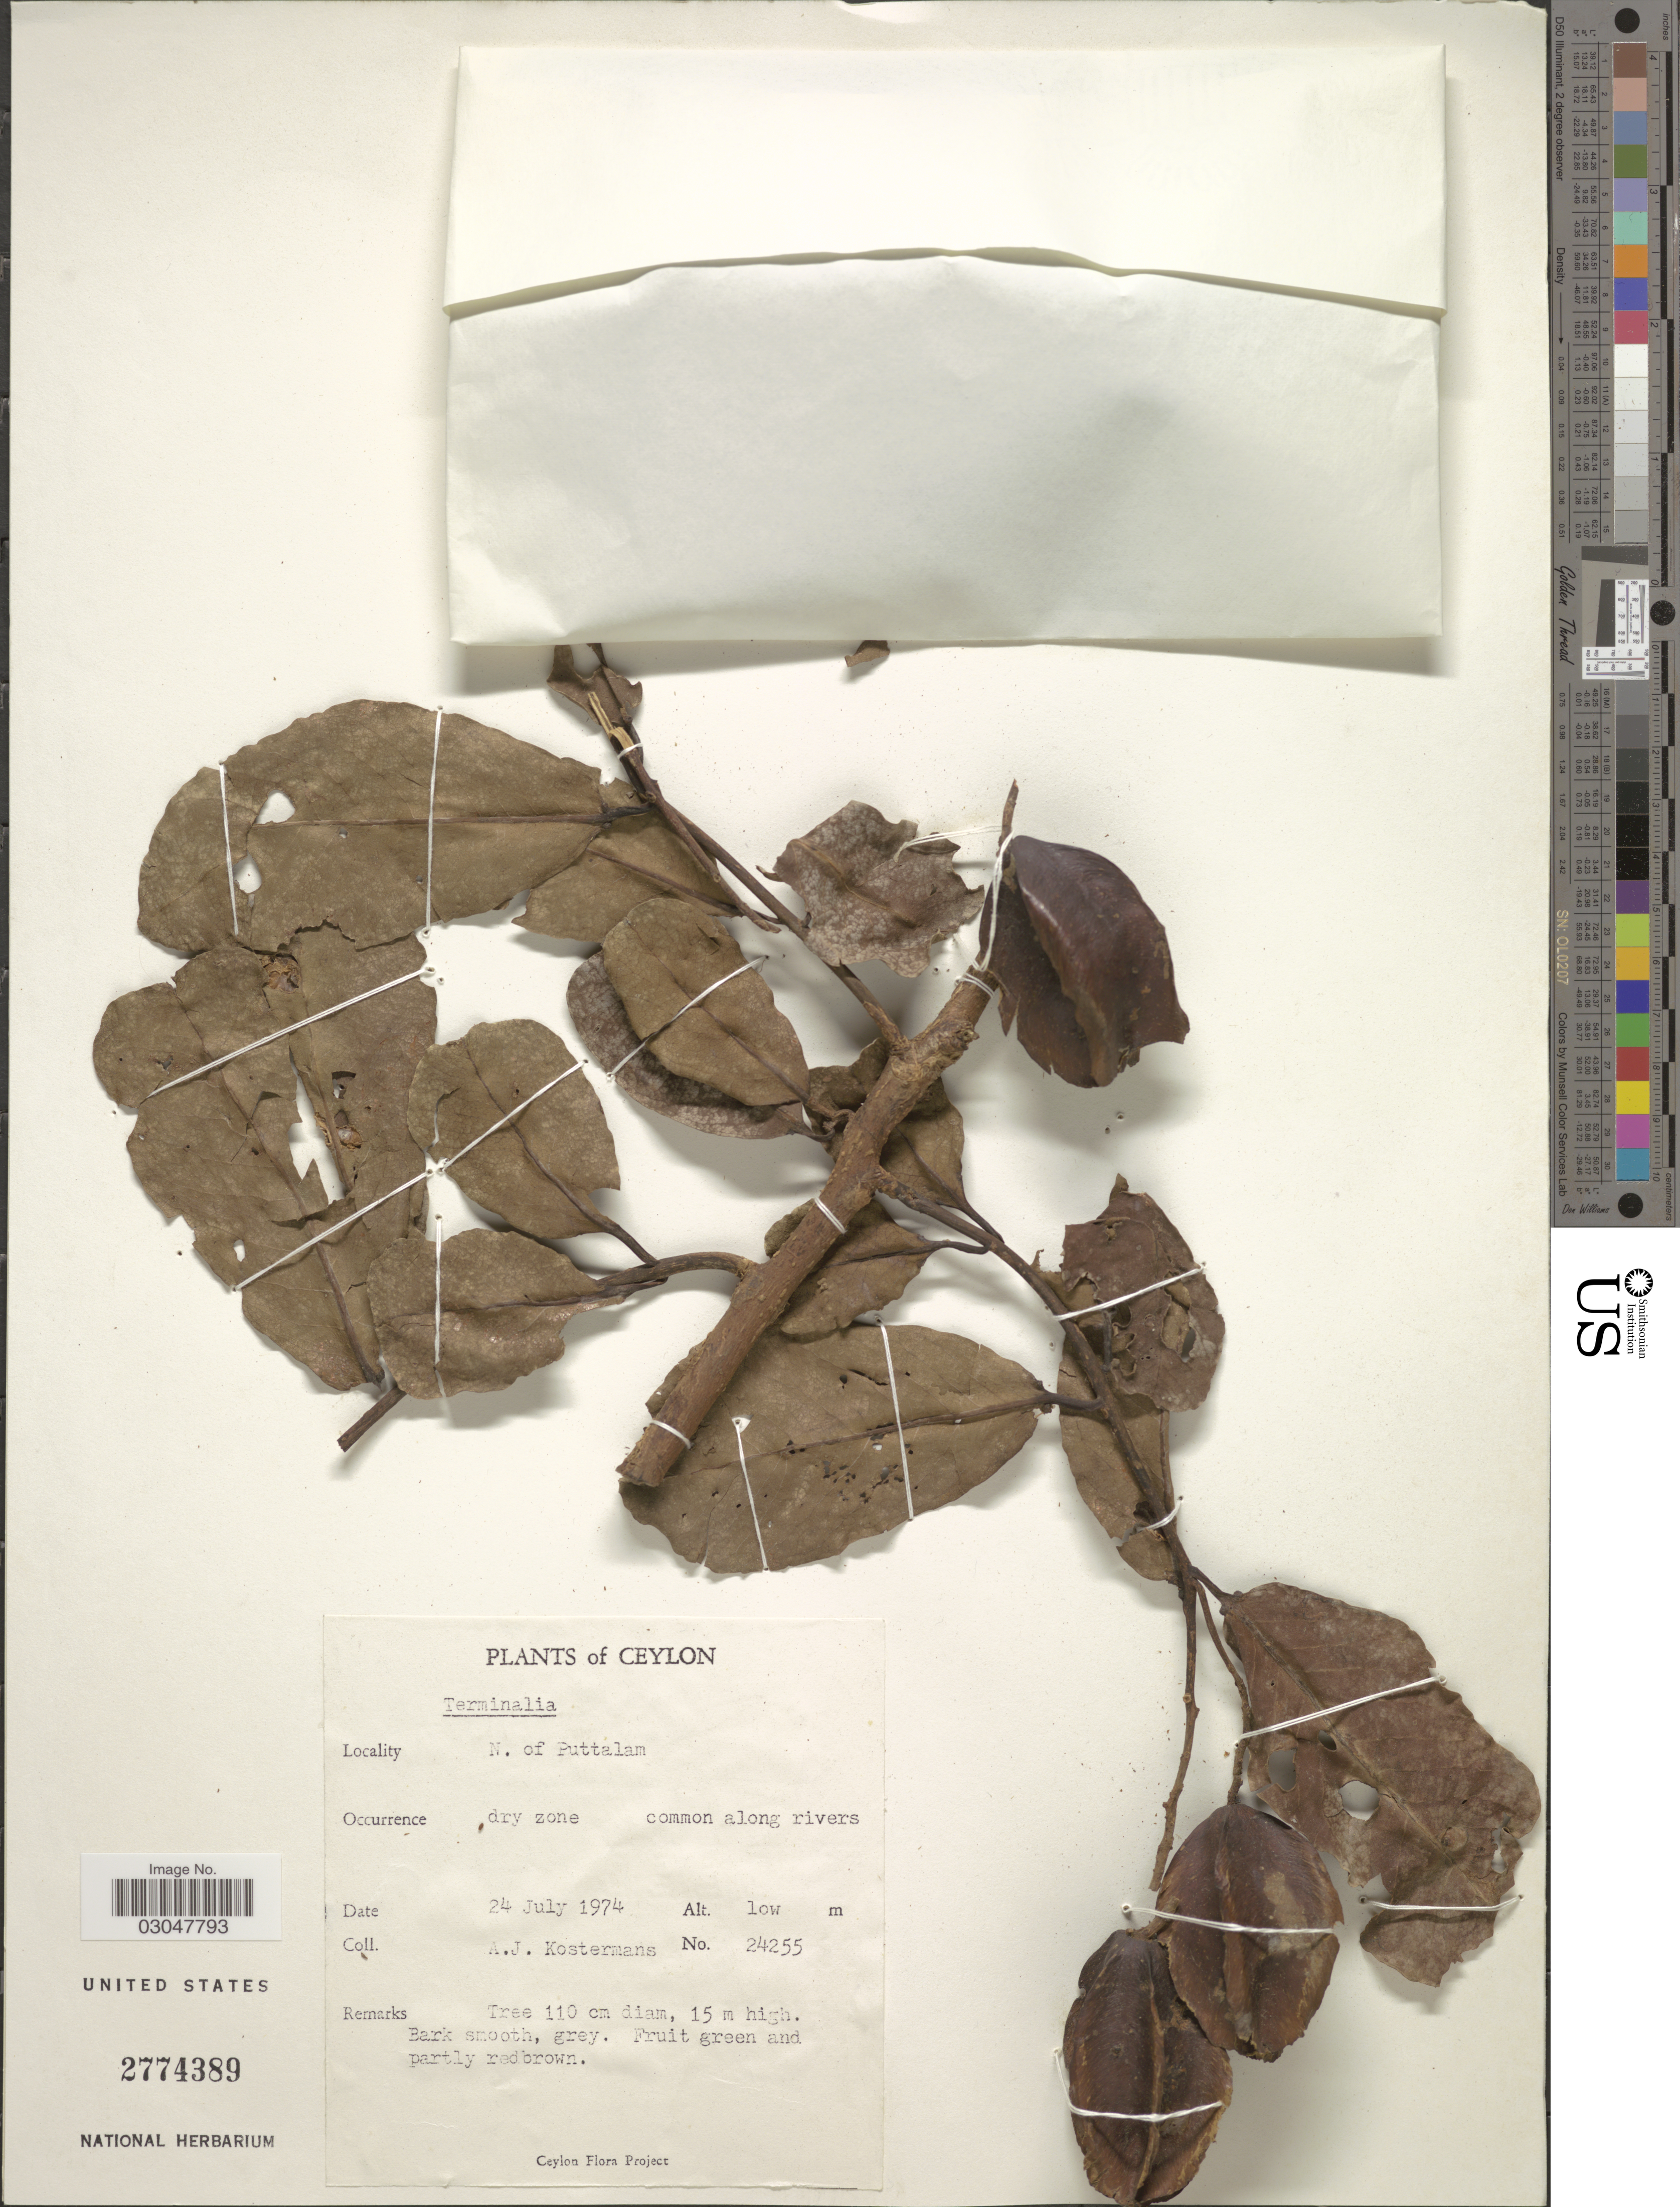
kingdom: Plantae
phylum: Tracheophyta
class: Magnoliopsida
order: Myrtales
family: Combretaceae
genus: Terminalia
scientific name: Terminalia sp.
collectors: A. J. G. Kostermans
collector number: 24255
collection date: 1974-07-24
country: Sri Lanka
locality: Ceylon. N. of Puttalam.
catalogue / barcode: US 2774389